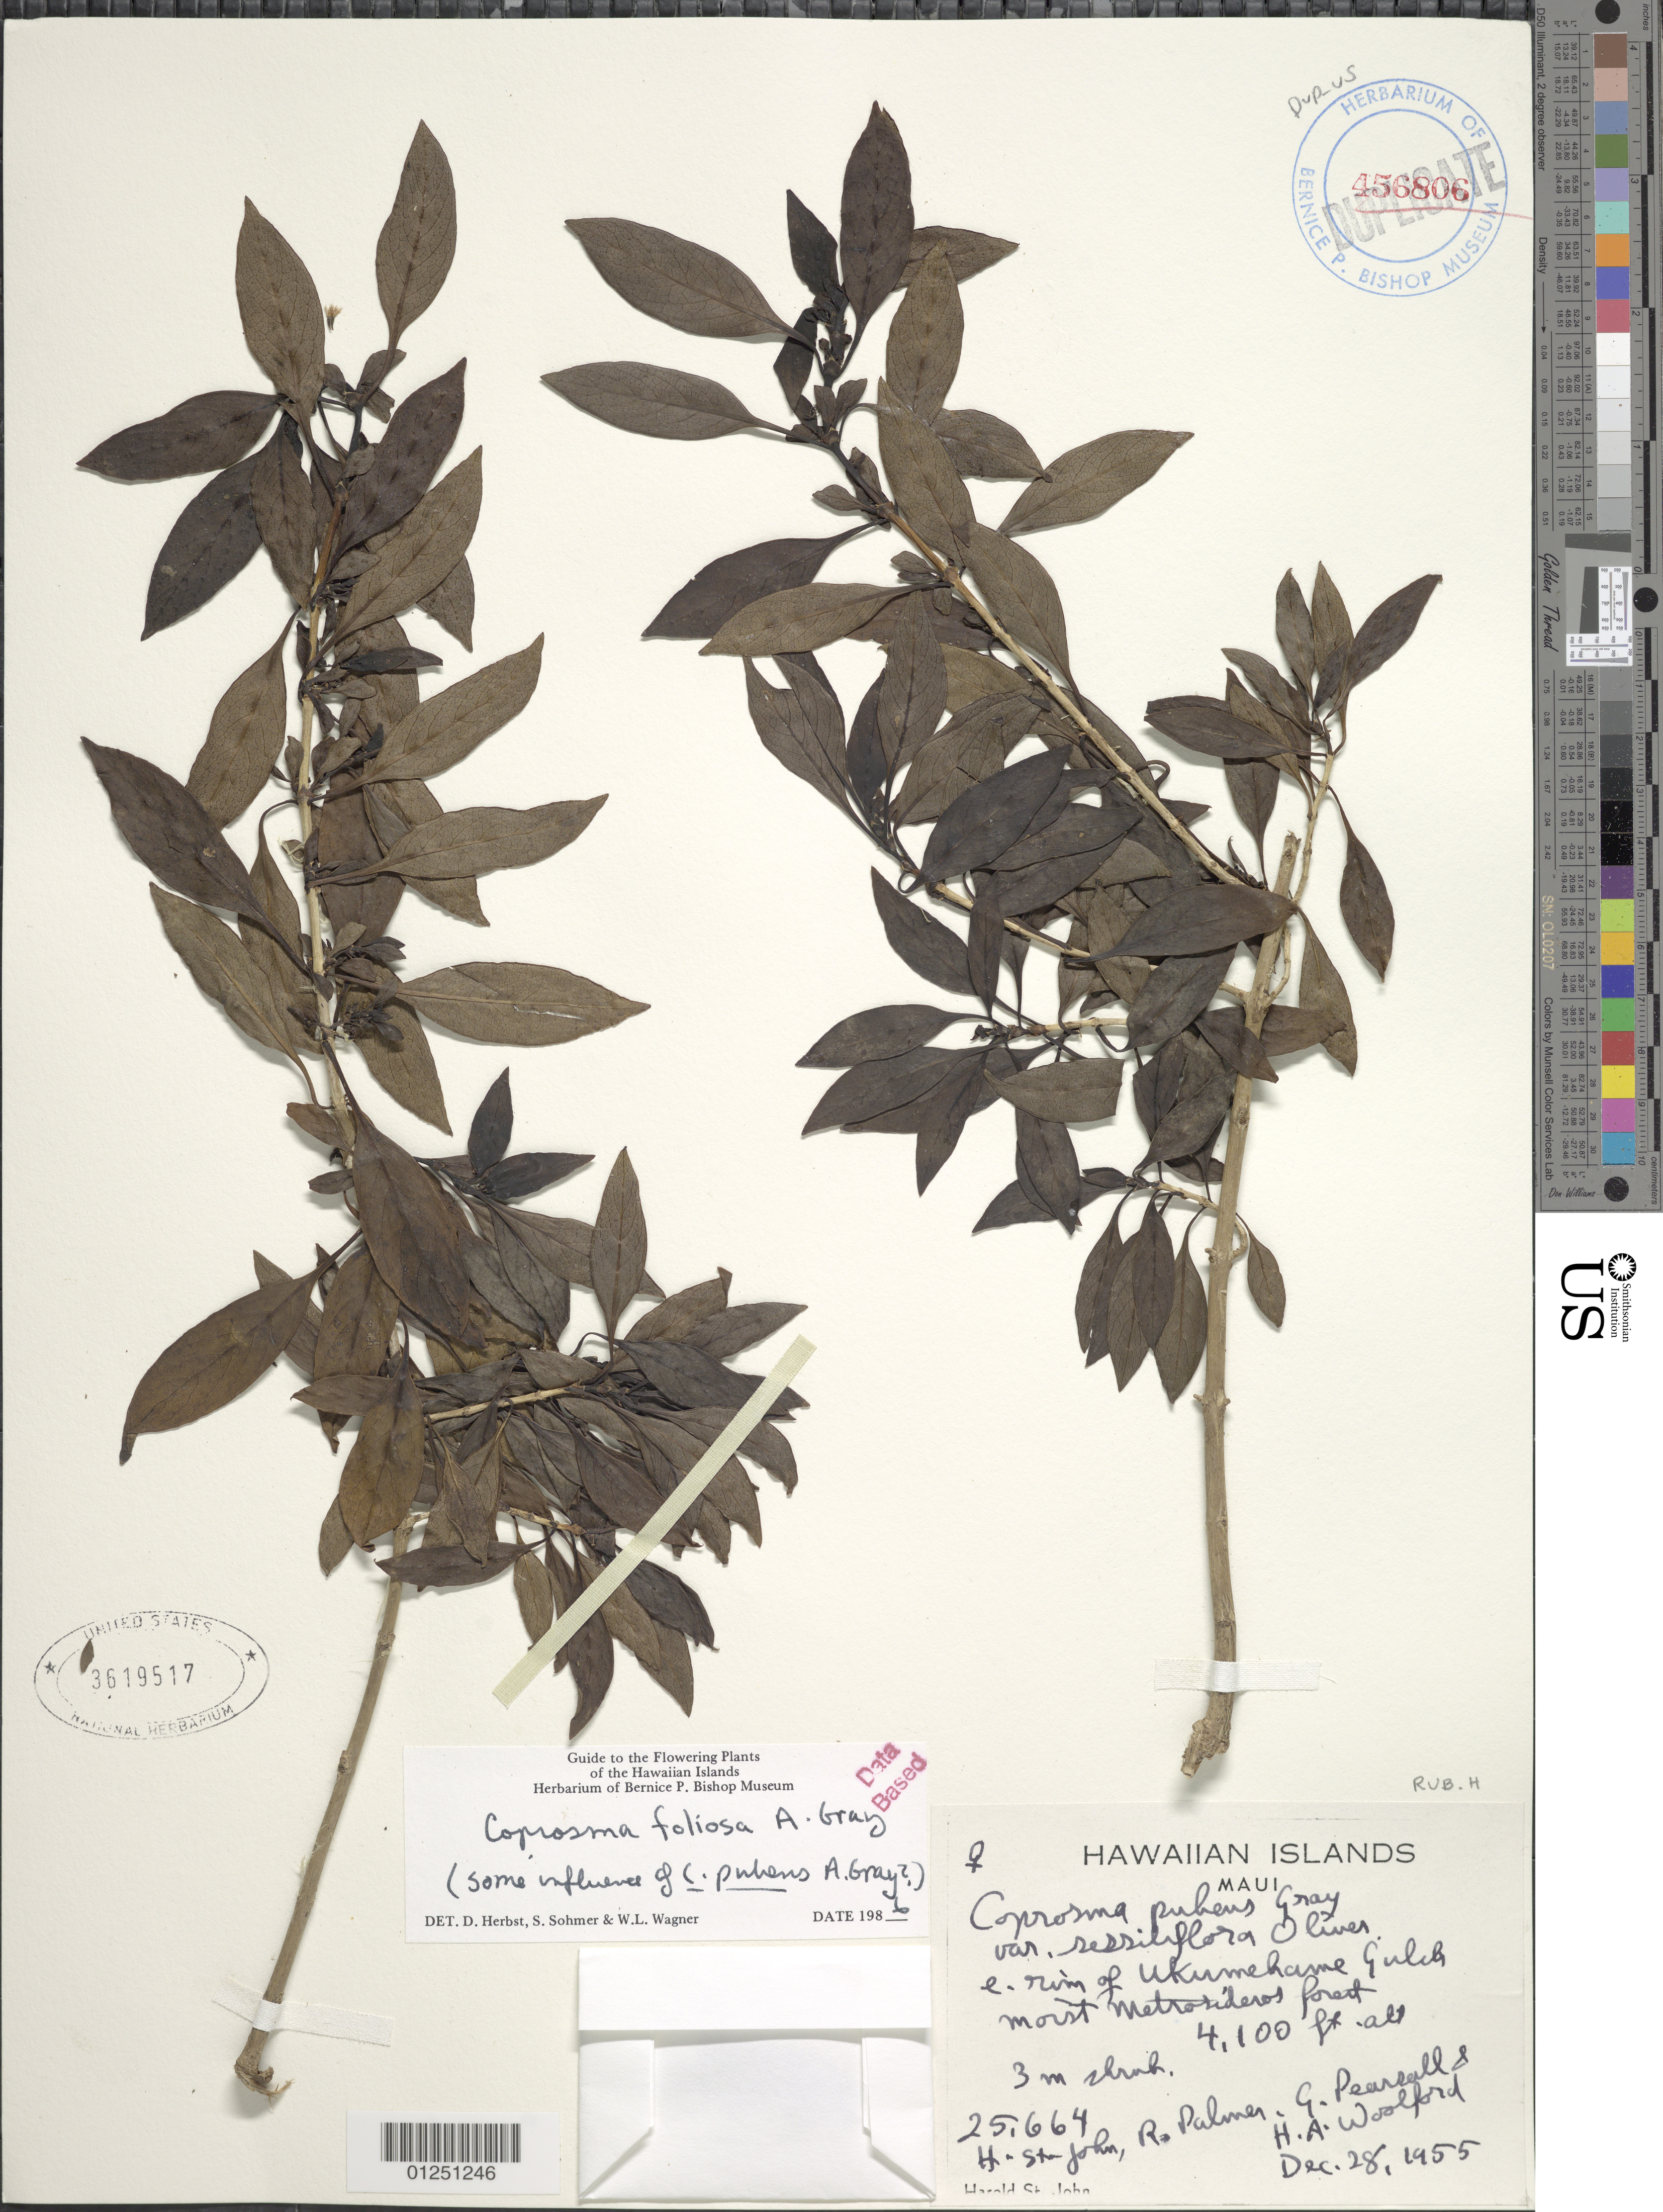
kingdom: Plantae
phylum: Tracheophyta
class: Magnoliopsida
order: Gentianales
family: Rubiaceae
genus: Coprosma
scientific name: Coprosma foliosa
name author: A. Gray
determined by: Wagner, W. L.; Herbst, D. R.; Sohmer, S. H.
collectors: H. St. John, R. Palmer, G. Pearsall & H. Woolford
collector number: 25664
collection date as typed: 28 Dec 1955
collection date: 1955-12-28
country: United States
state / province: Hawaii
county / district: Maui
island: Maui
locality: E rim of Ukumehame Gulch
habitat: Moist metrosideros forest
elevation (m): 1250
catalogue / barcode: US 3619517